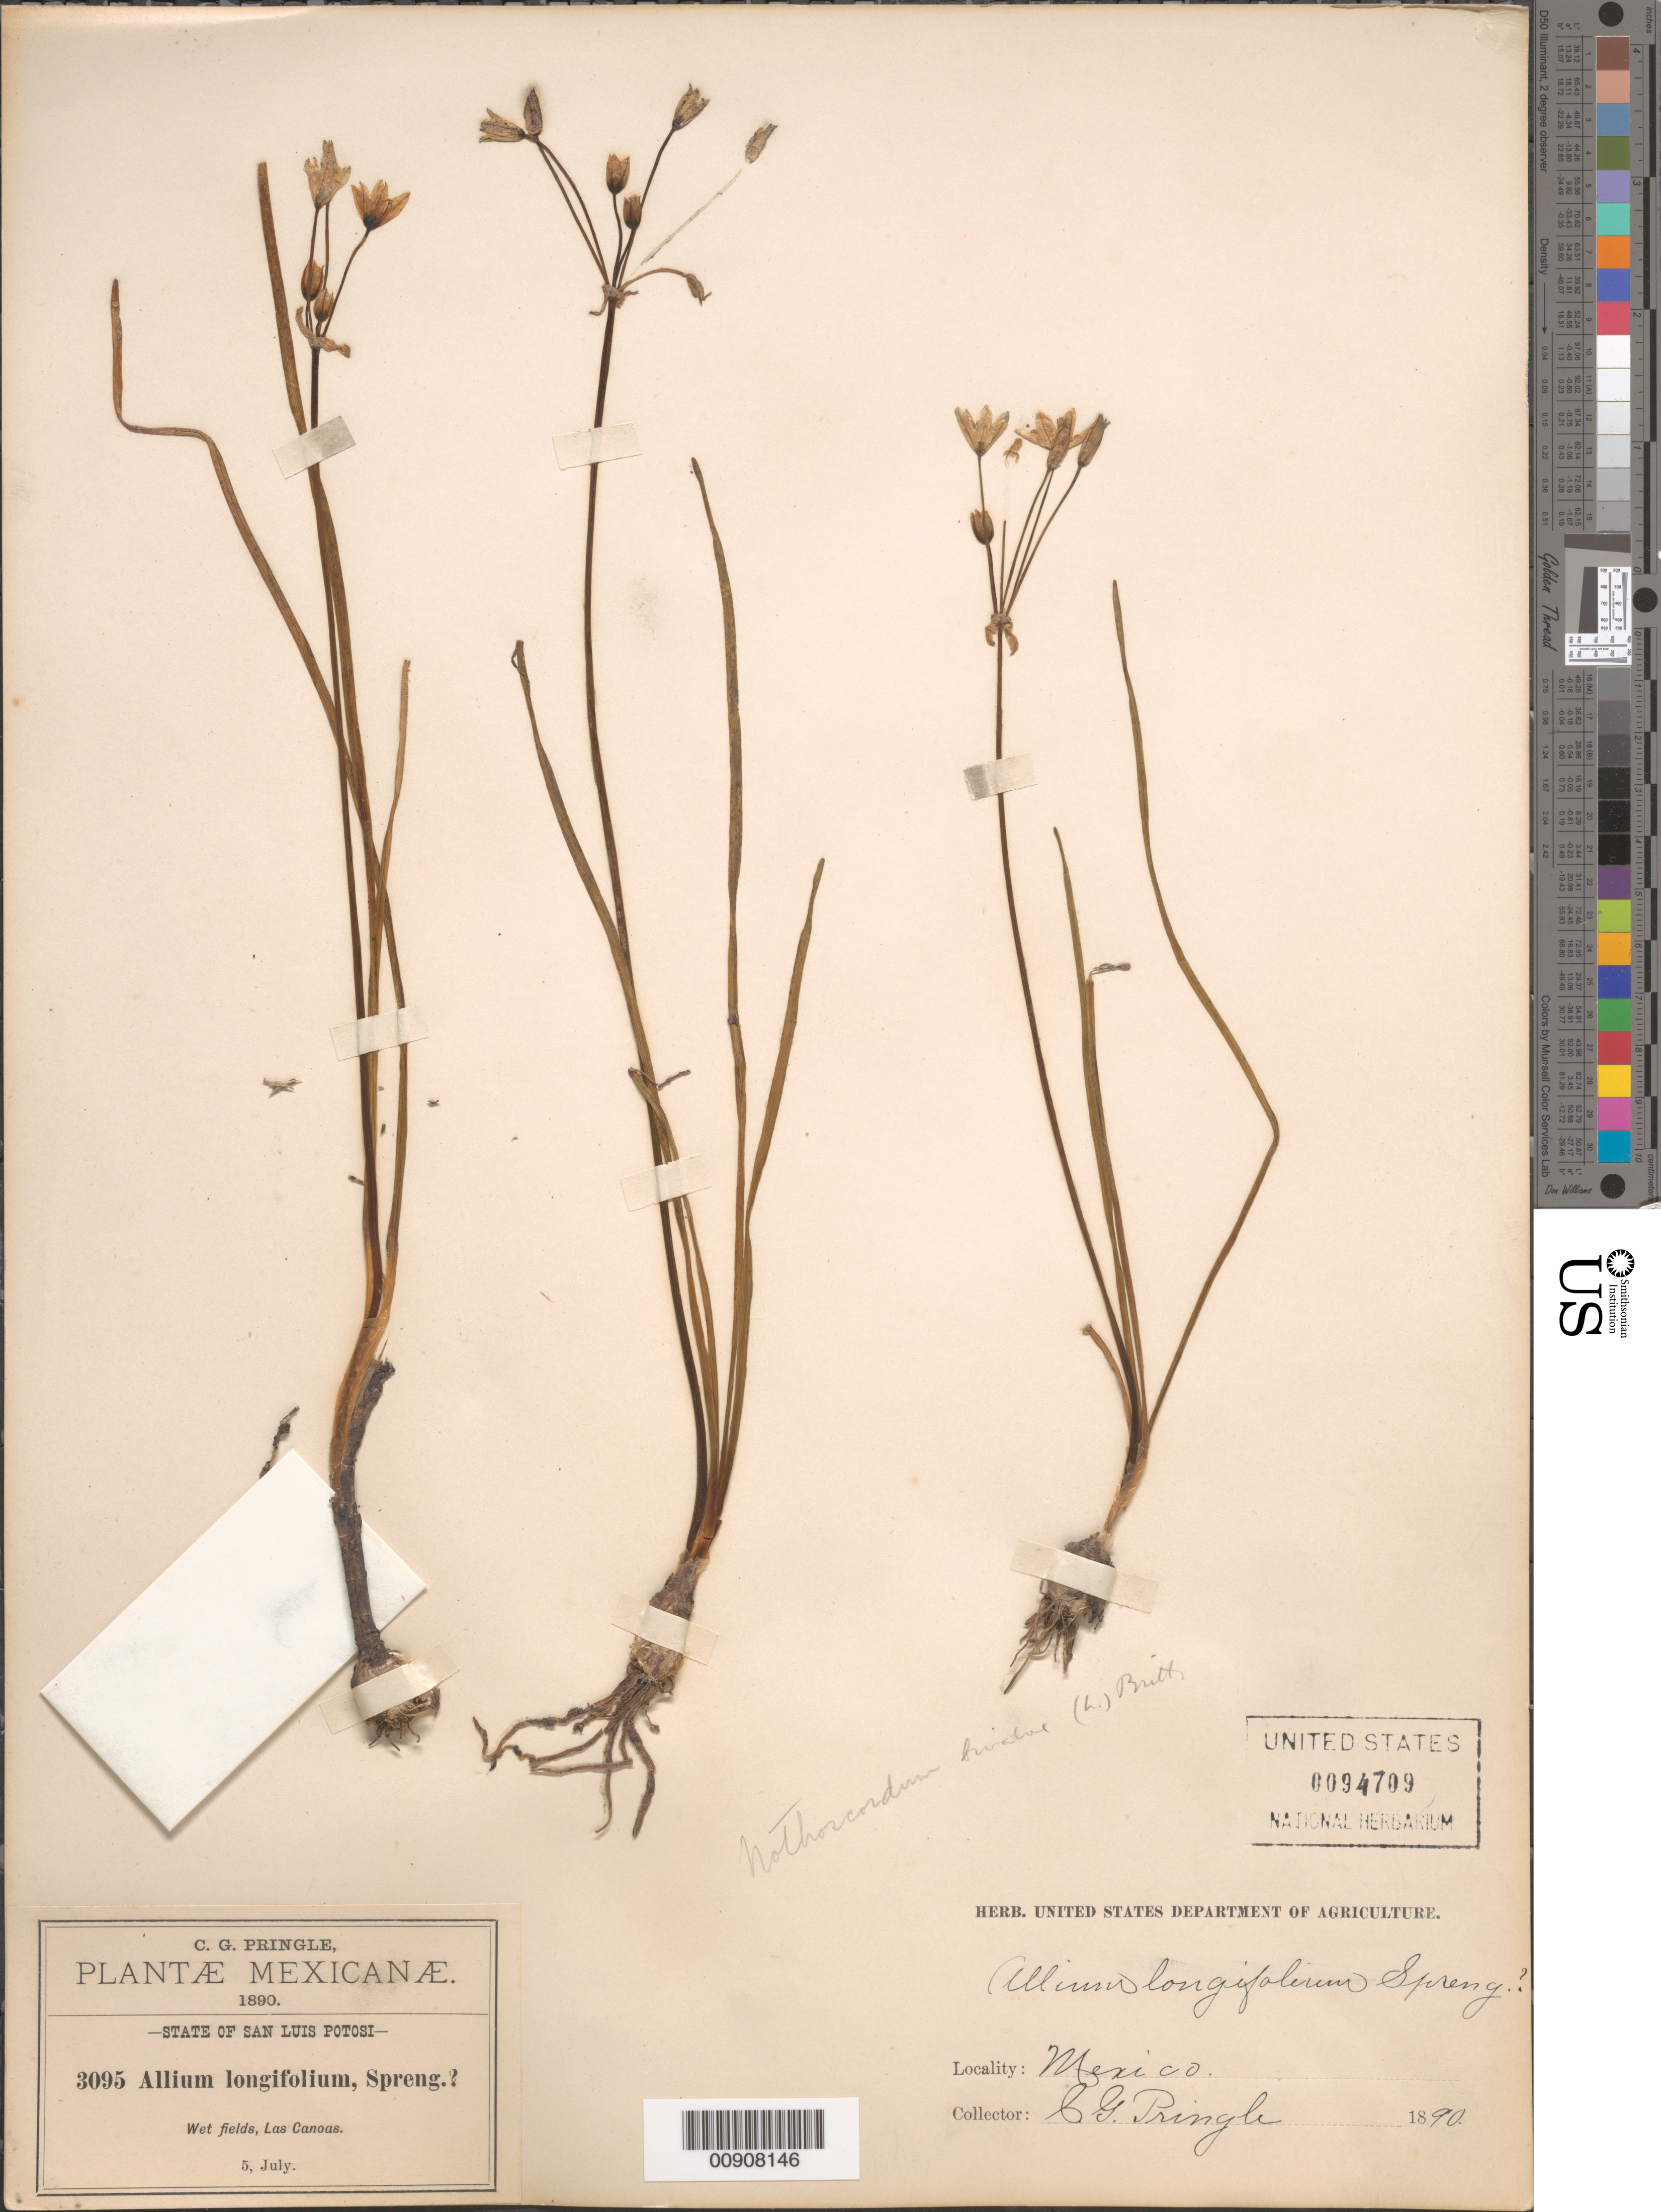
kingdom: Plantae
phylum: Tracheophyta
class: Liliopsida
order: Asparagales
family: Amaryllidaceae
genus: Nothoscordum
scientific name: Nothoscordum bivalve var. bivalve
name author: (L.) Britton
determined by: Strong, M. T., (US), Smithsonian Institution - National Museum of Natural History (UNITED STATES)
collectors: C. G. Pringle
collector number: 3095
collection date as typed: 05 Jul 1890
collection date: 1890-07-05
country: Mexico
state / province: San Luis Potosí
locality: Las Canoas, State of San Luis Potosí.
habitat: Wet fields.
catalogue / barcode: US 94709